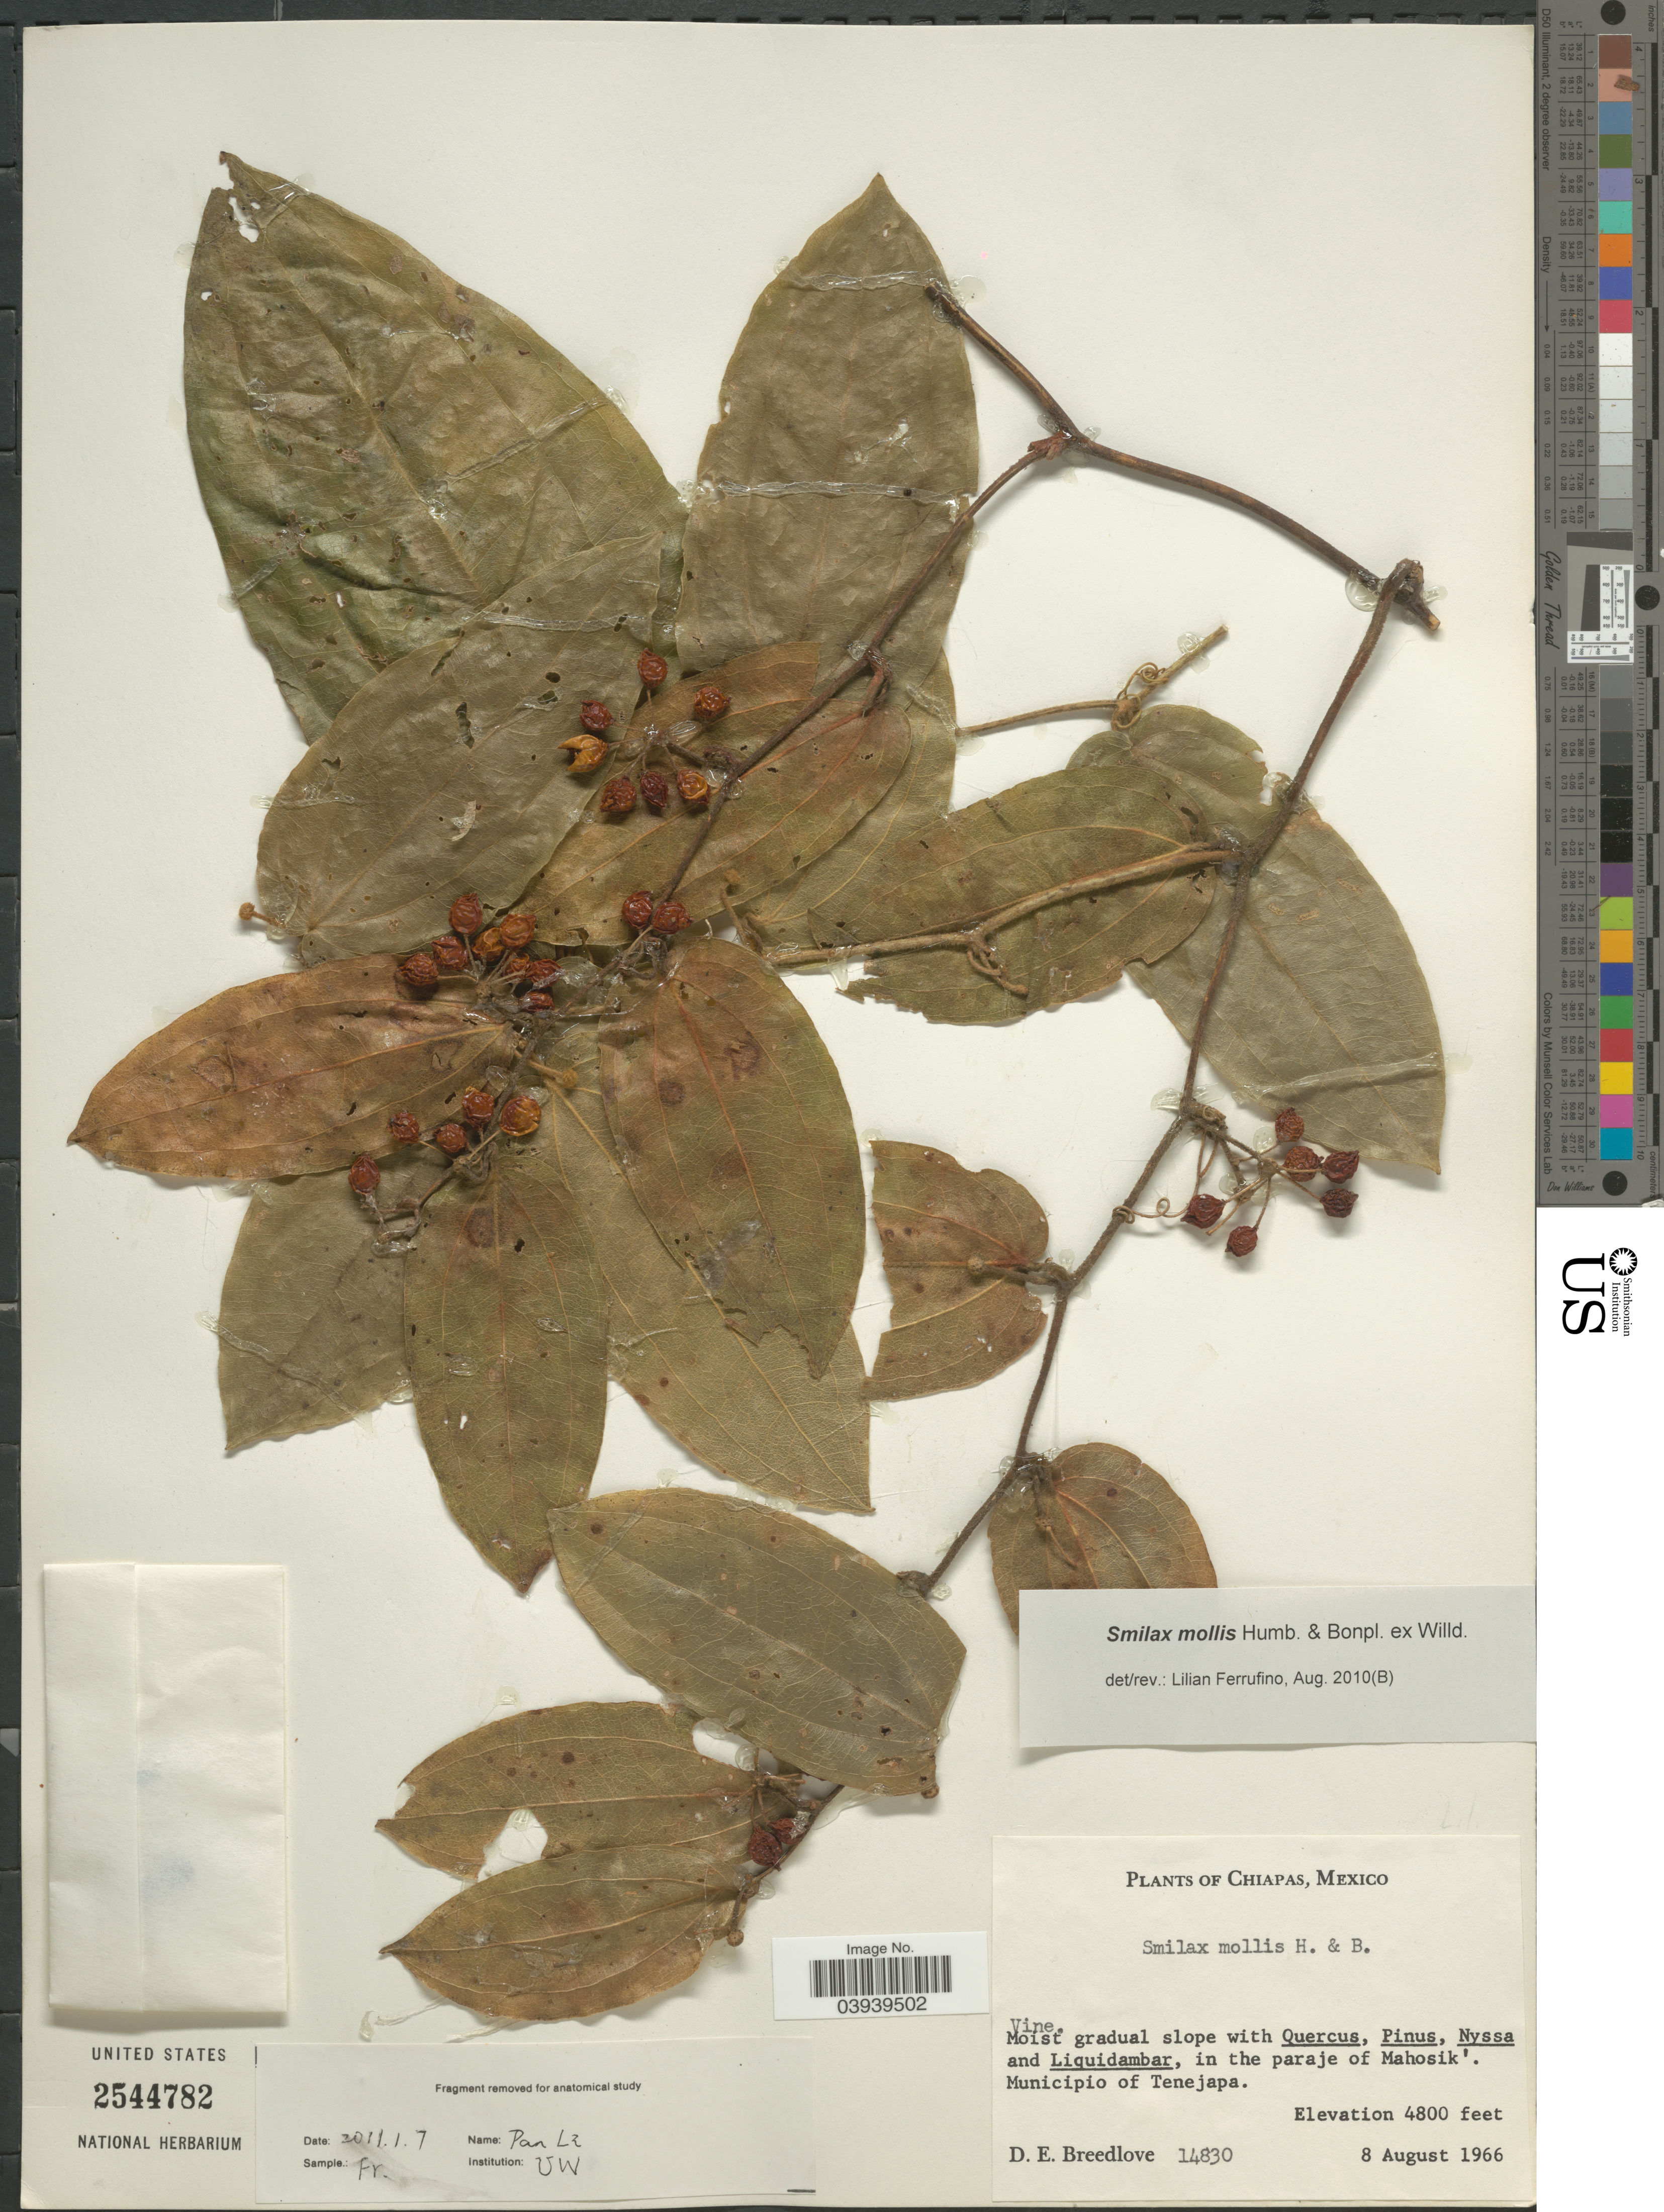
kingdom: Plantae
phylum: Tracheophyta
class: Liliopsida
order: Liliales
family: Smilacaceae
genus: Smilax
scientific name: Smilax mollis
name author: Humb. & Bonpl. ex Willd.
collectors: D. E. Breedlove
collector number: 14830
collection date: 1966-08-08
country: Mexico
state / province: Chiapas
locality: In the paraje of Mahosik'. Municipio of Tenejapa.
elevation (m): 1463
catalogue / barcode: US 2544782